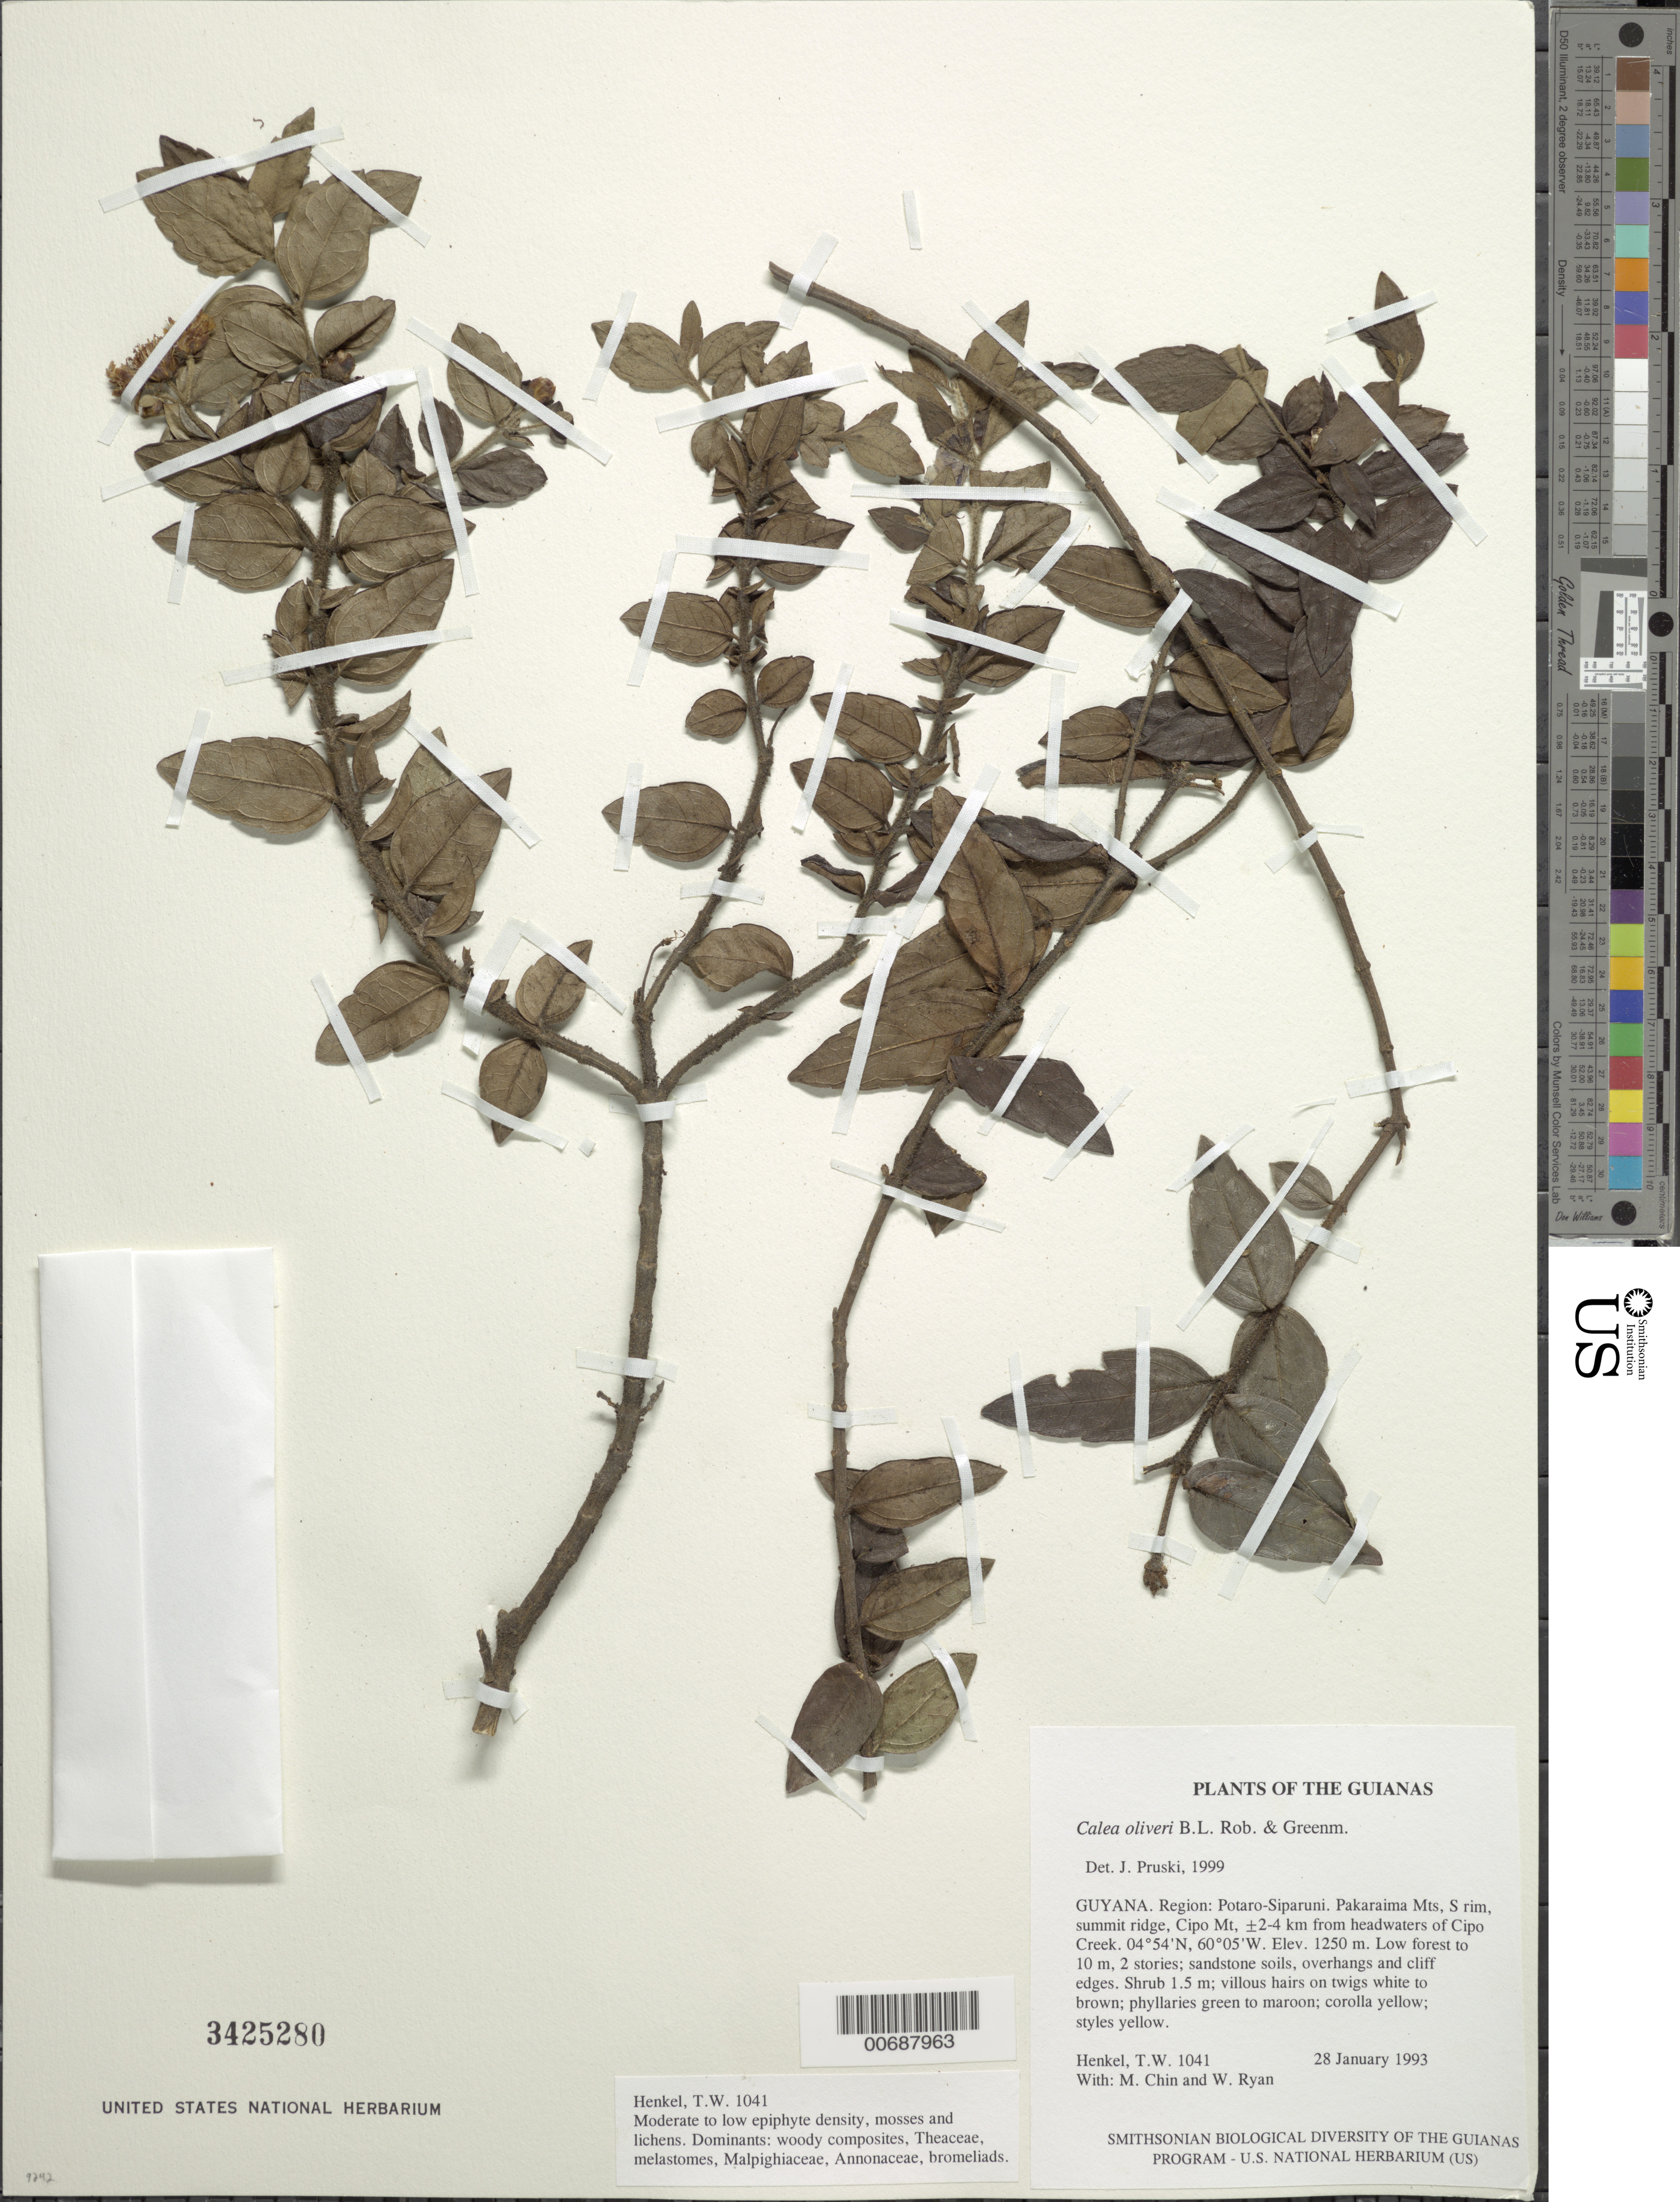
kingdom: Plantae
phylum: Tracheophyta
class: Magnoliopsida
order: Brassicales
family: Brassicaceae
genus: Cakile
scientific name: Cakile lanceolata subsp. lanceolata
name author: (Willd.) O.E. Schulz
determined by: Rodman, J. E.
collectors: J. Stevenson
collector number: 349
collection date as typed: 25 Dec 1913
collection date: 1913-12-25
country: Puerto Rico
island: Greater Antilles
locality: Santurce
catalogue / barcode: US 1475978